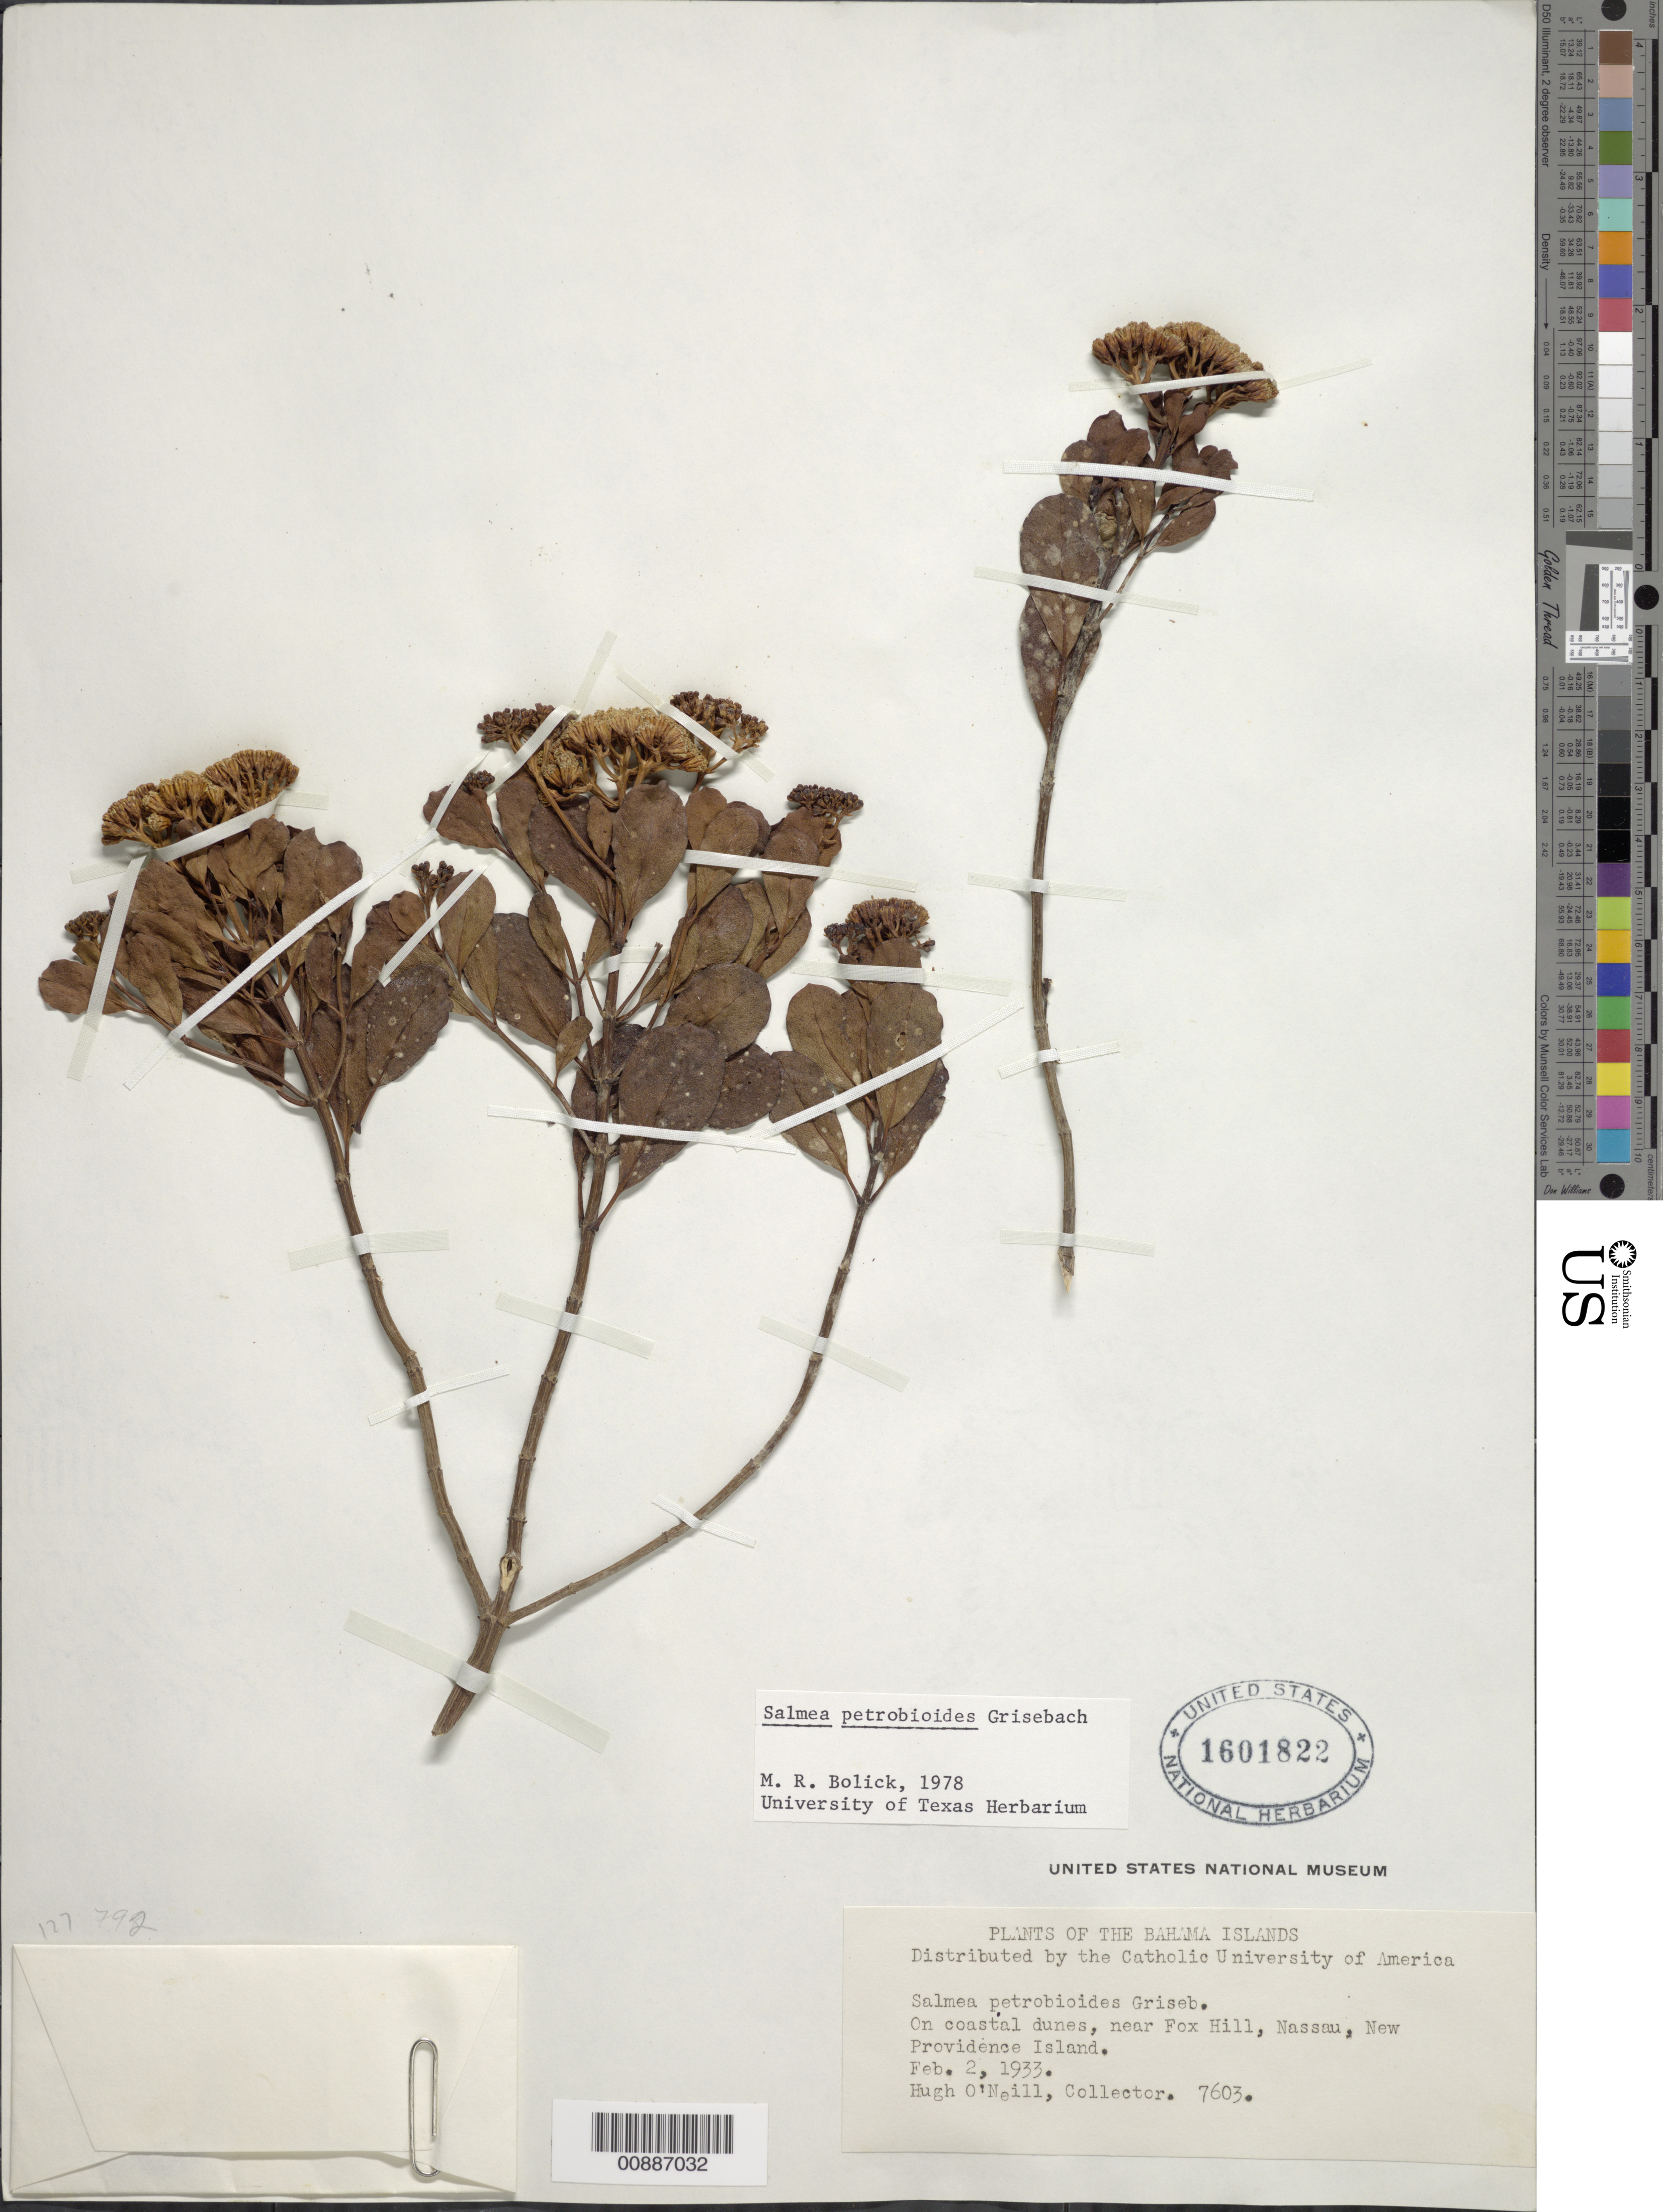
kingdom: Plantae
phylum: Tracheophyta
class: Magnoliopsida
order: Asterales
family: Asteraceae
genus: Salmea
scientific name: Salmea petrobioides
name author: Griseb.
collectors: H. O'Neill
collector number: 7603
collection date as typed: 02 Feb 1933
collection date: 1933-02-02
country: Bahamas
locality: New Providence Island. Dunes near Fox Hill, Nassau.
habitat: On coastal dunes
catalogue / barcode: US 1601822